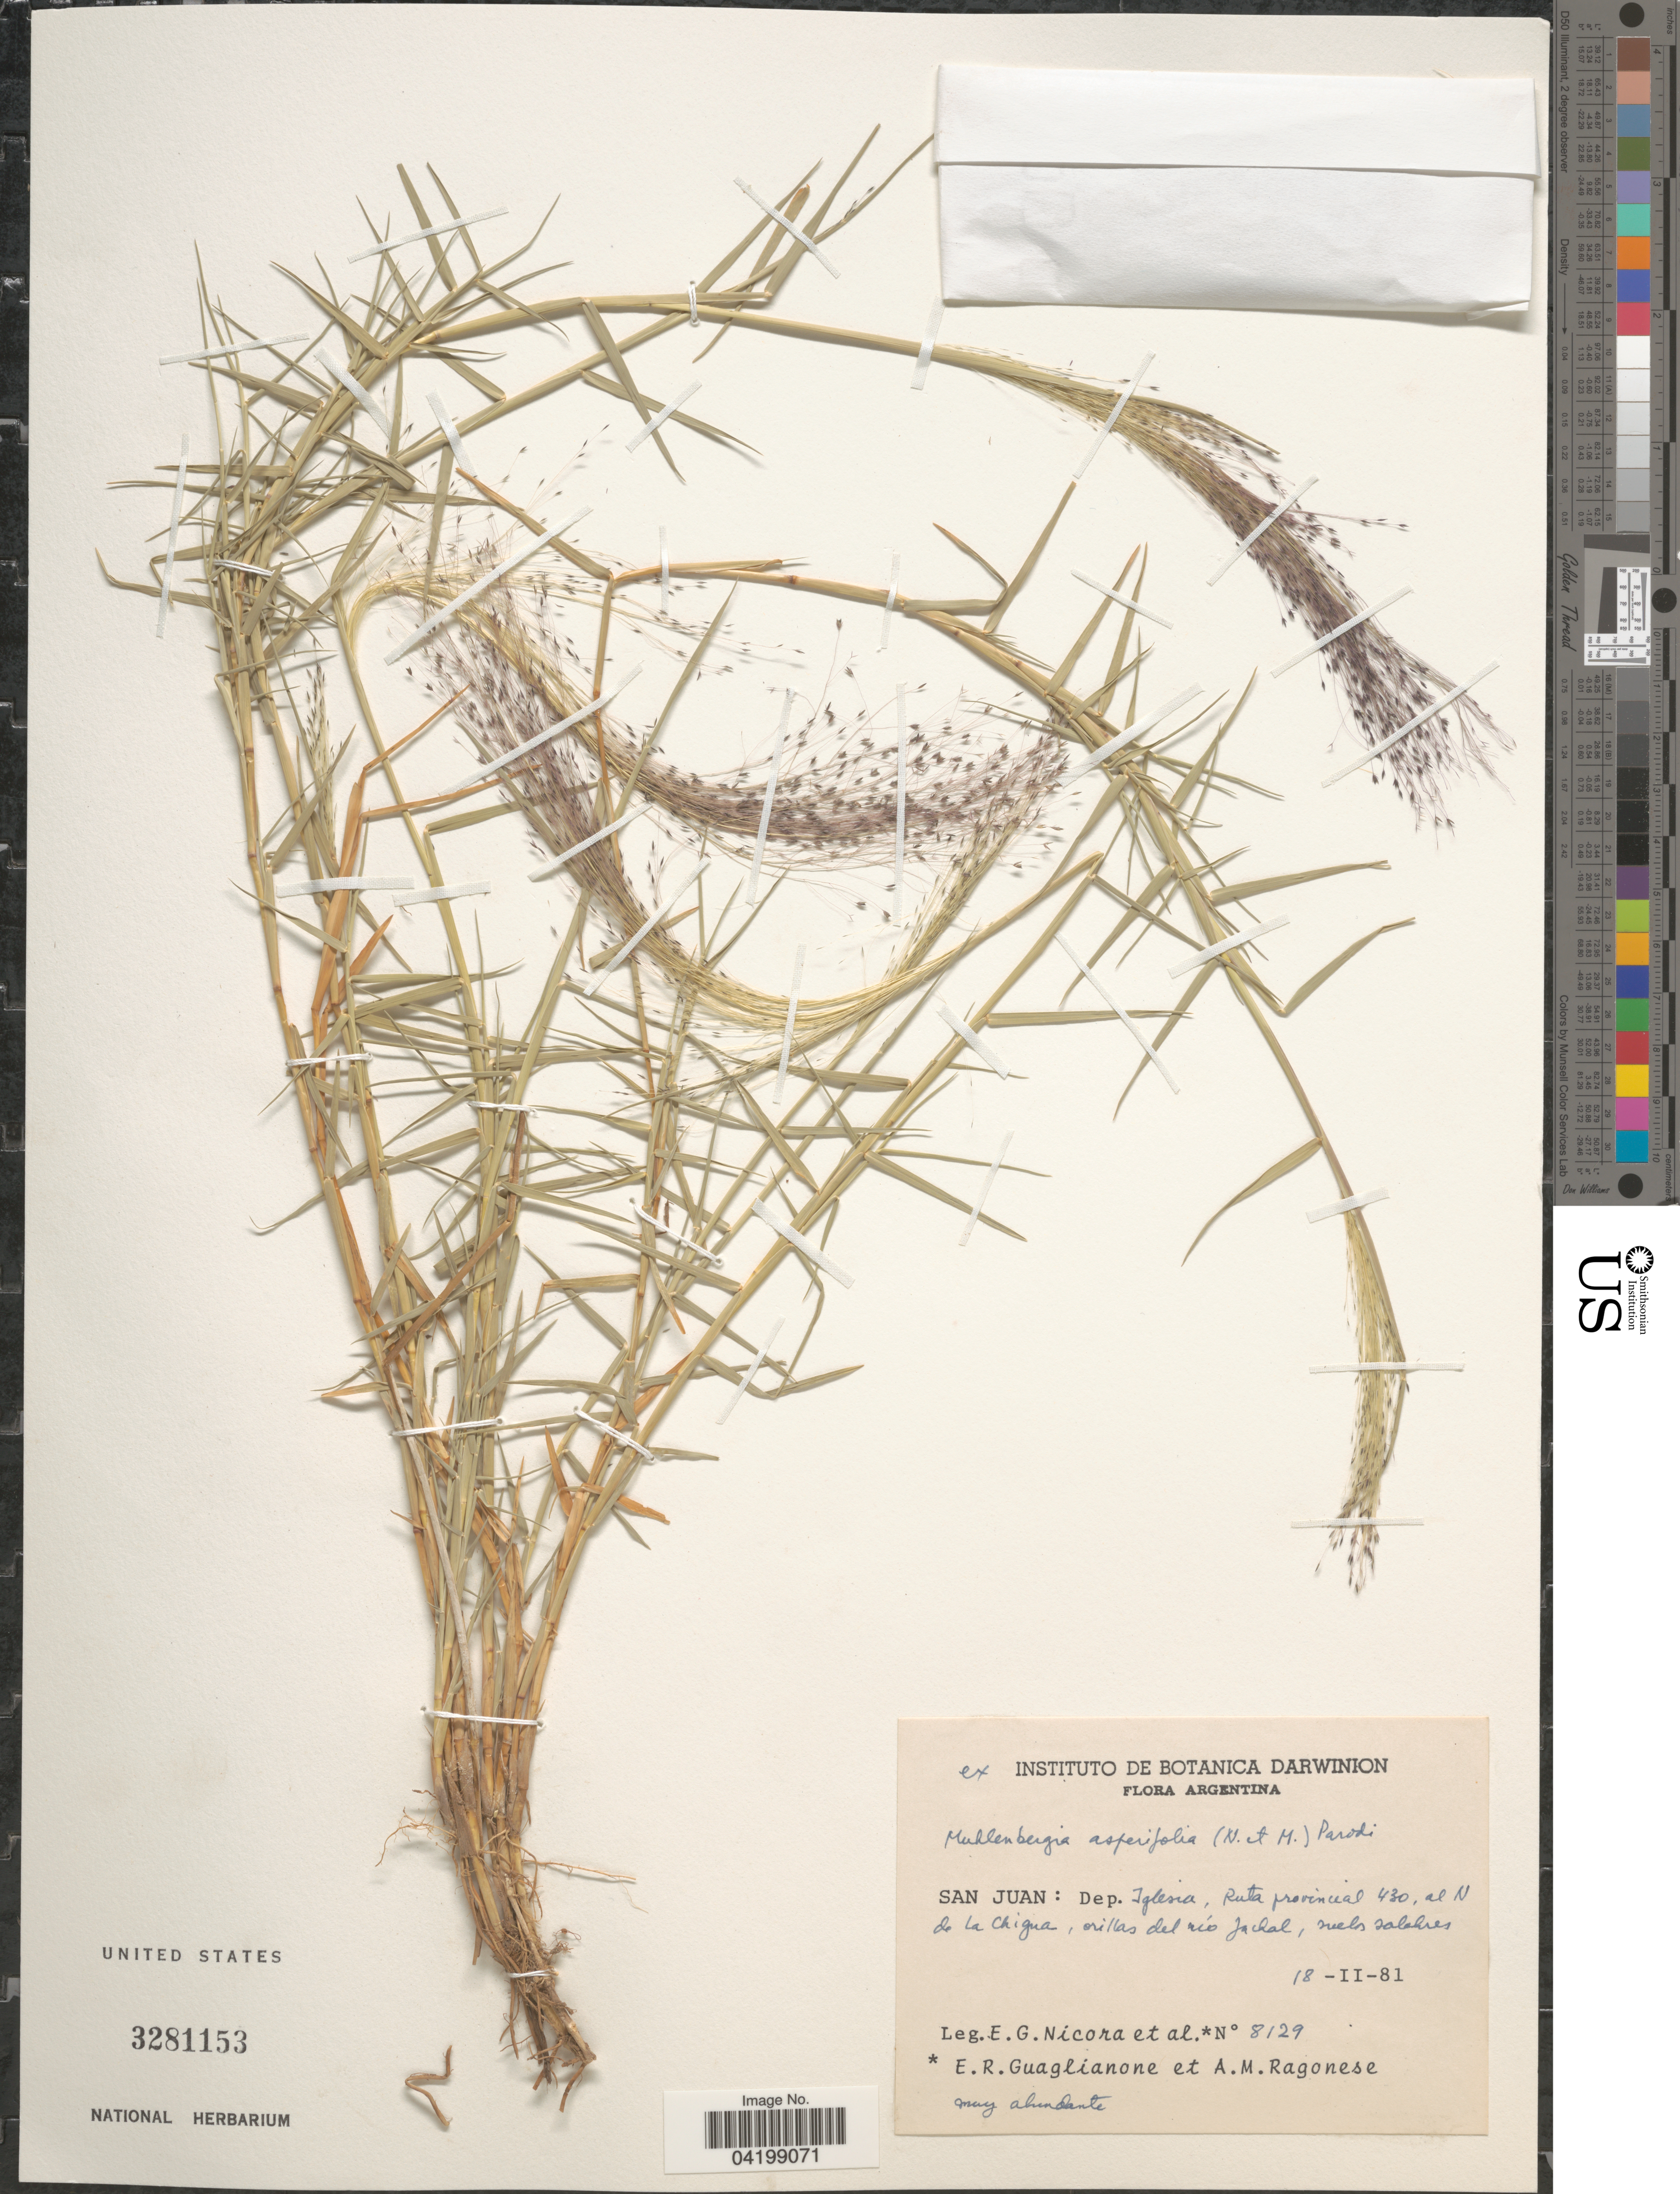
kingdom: Plantae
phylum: Tracheophyta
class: Liliopsida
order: Poales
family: Poaceae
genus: Muhlenbergia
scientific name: Muhlenbergia asperifolia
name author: (Nees & Meyen ex Trin.) Parodi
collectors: E. G. Nicora, E. R. Guaglianone & A. Ragonese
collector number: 8129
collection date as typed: Transcribed d/m/y: 18/2/81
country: Argentina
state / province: San Juan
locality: Dep. Iglesia, Ruta Provincial 430, al N de La Chigua, orillas del río Jachal.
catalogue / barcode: US 3281153